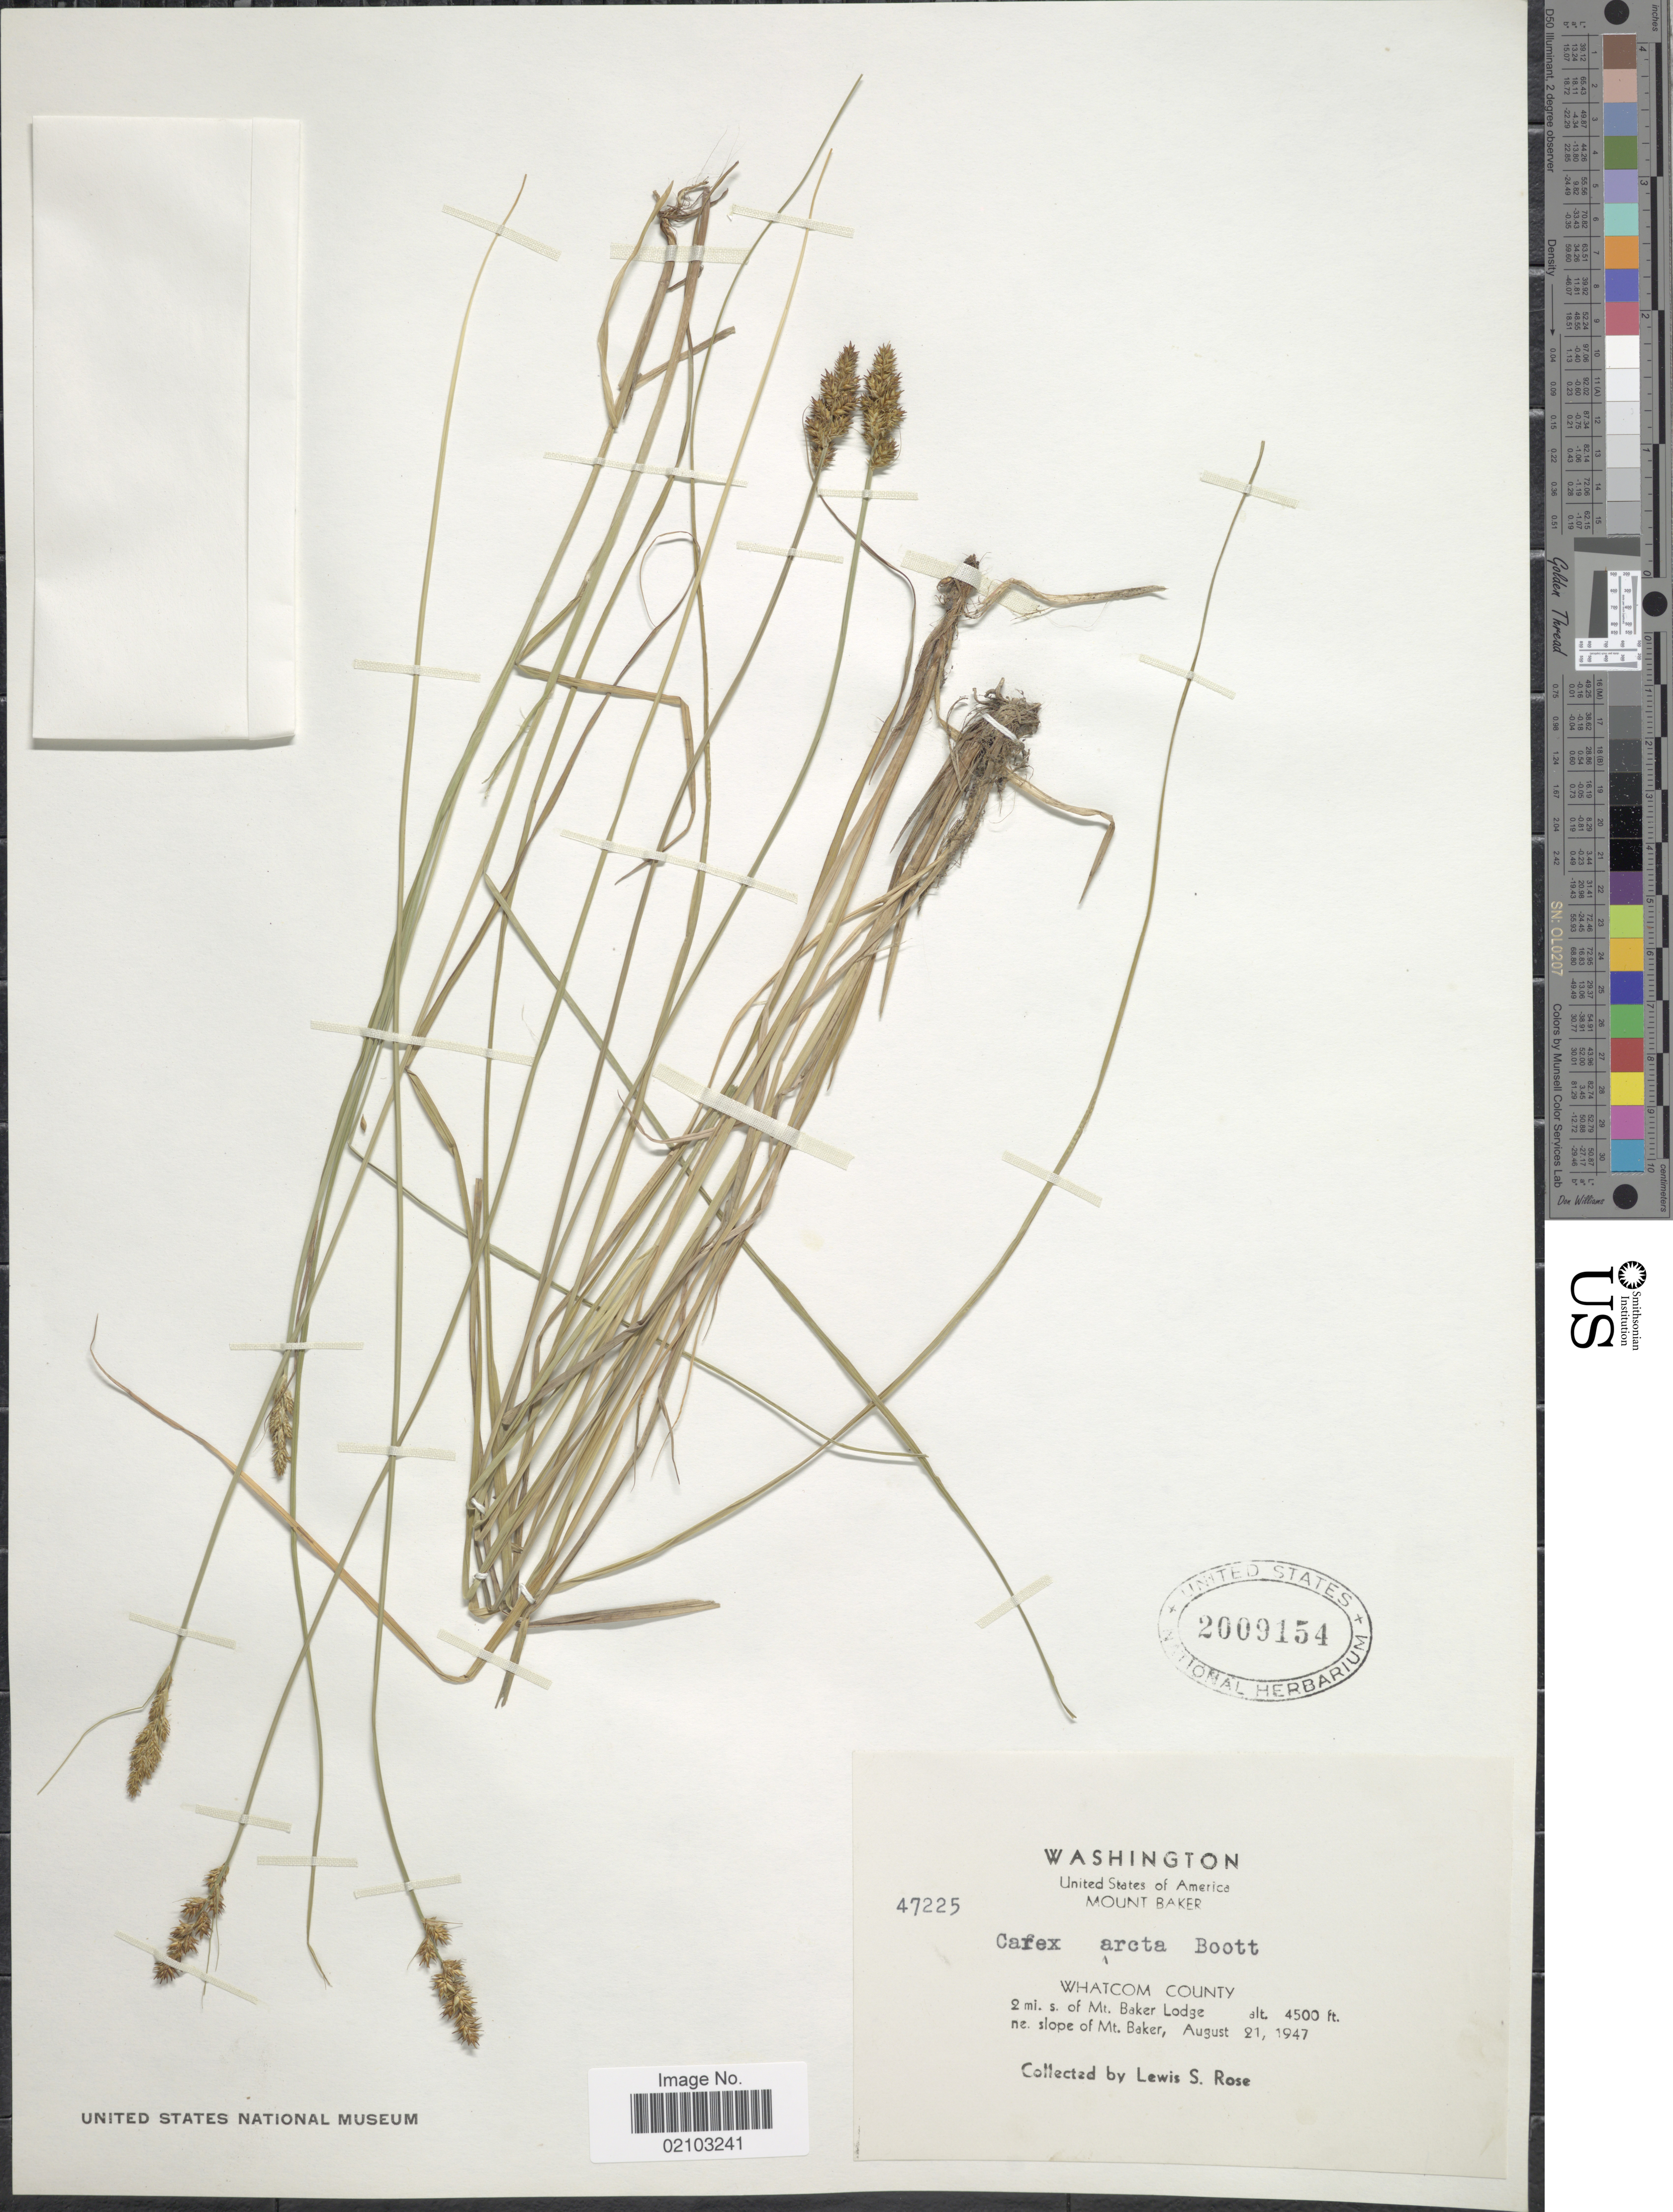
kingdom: Plantae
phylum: Tracheophyta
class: Liliopsida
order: Poales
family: Cyperaceae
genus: Carex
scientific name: Carex arcta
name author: Boott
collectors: L. S. Rose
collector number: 47225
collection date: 1947-08-21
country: United States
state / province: Washington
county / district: Whatcom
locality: Mount Baker. Whatcom County. 2 mi. s. of Mt. Baker Lodge ne. slope of Mt. Baker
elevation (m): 1372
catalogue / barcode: US 2009154